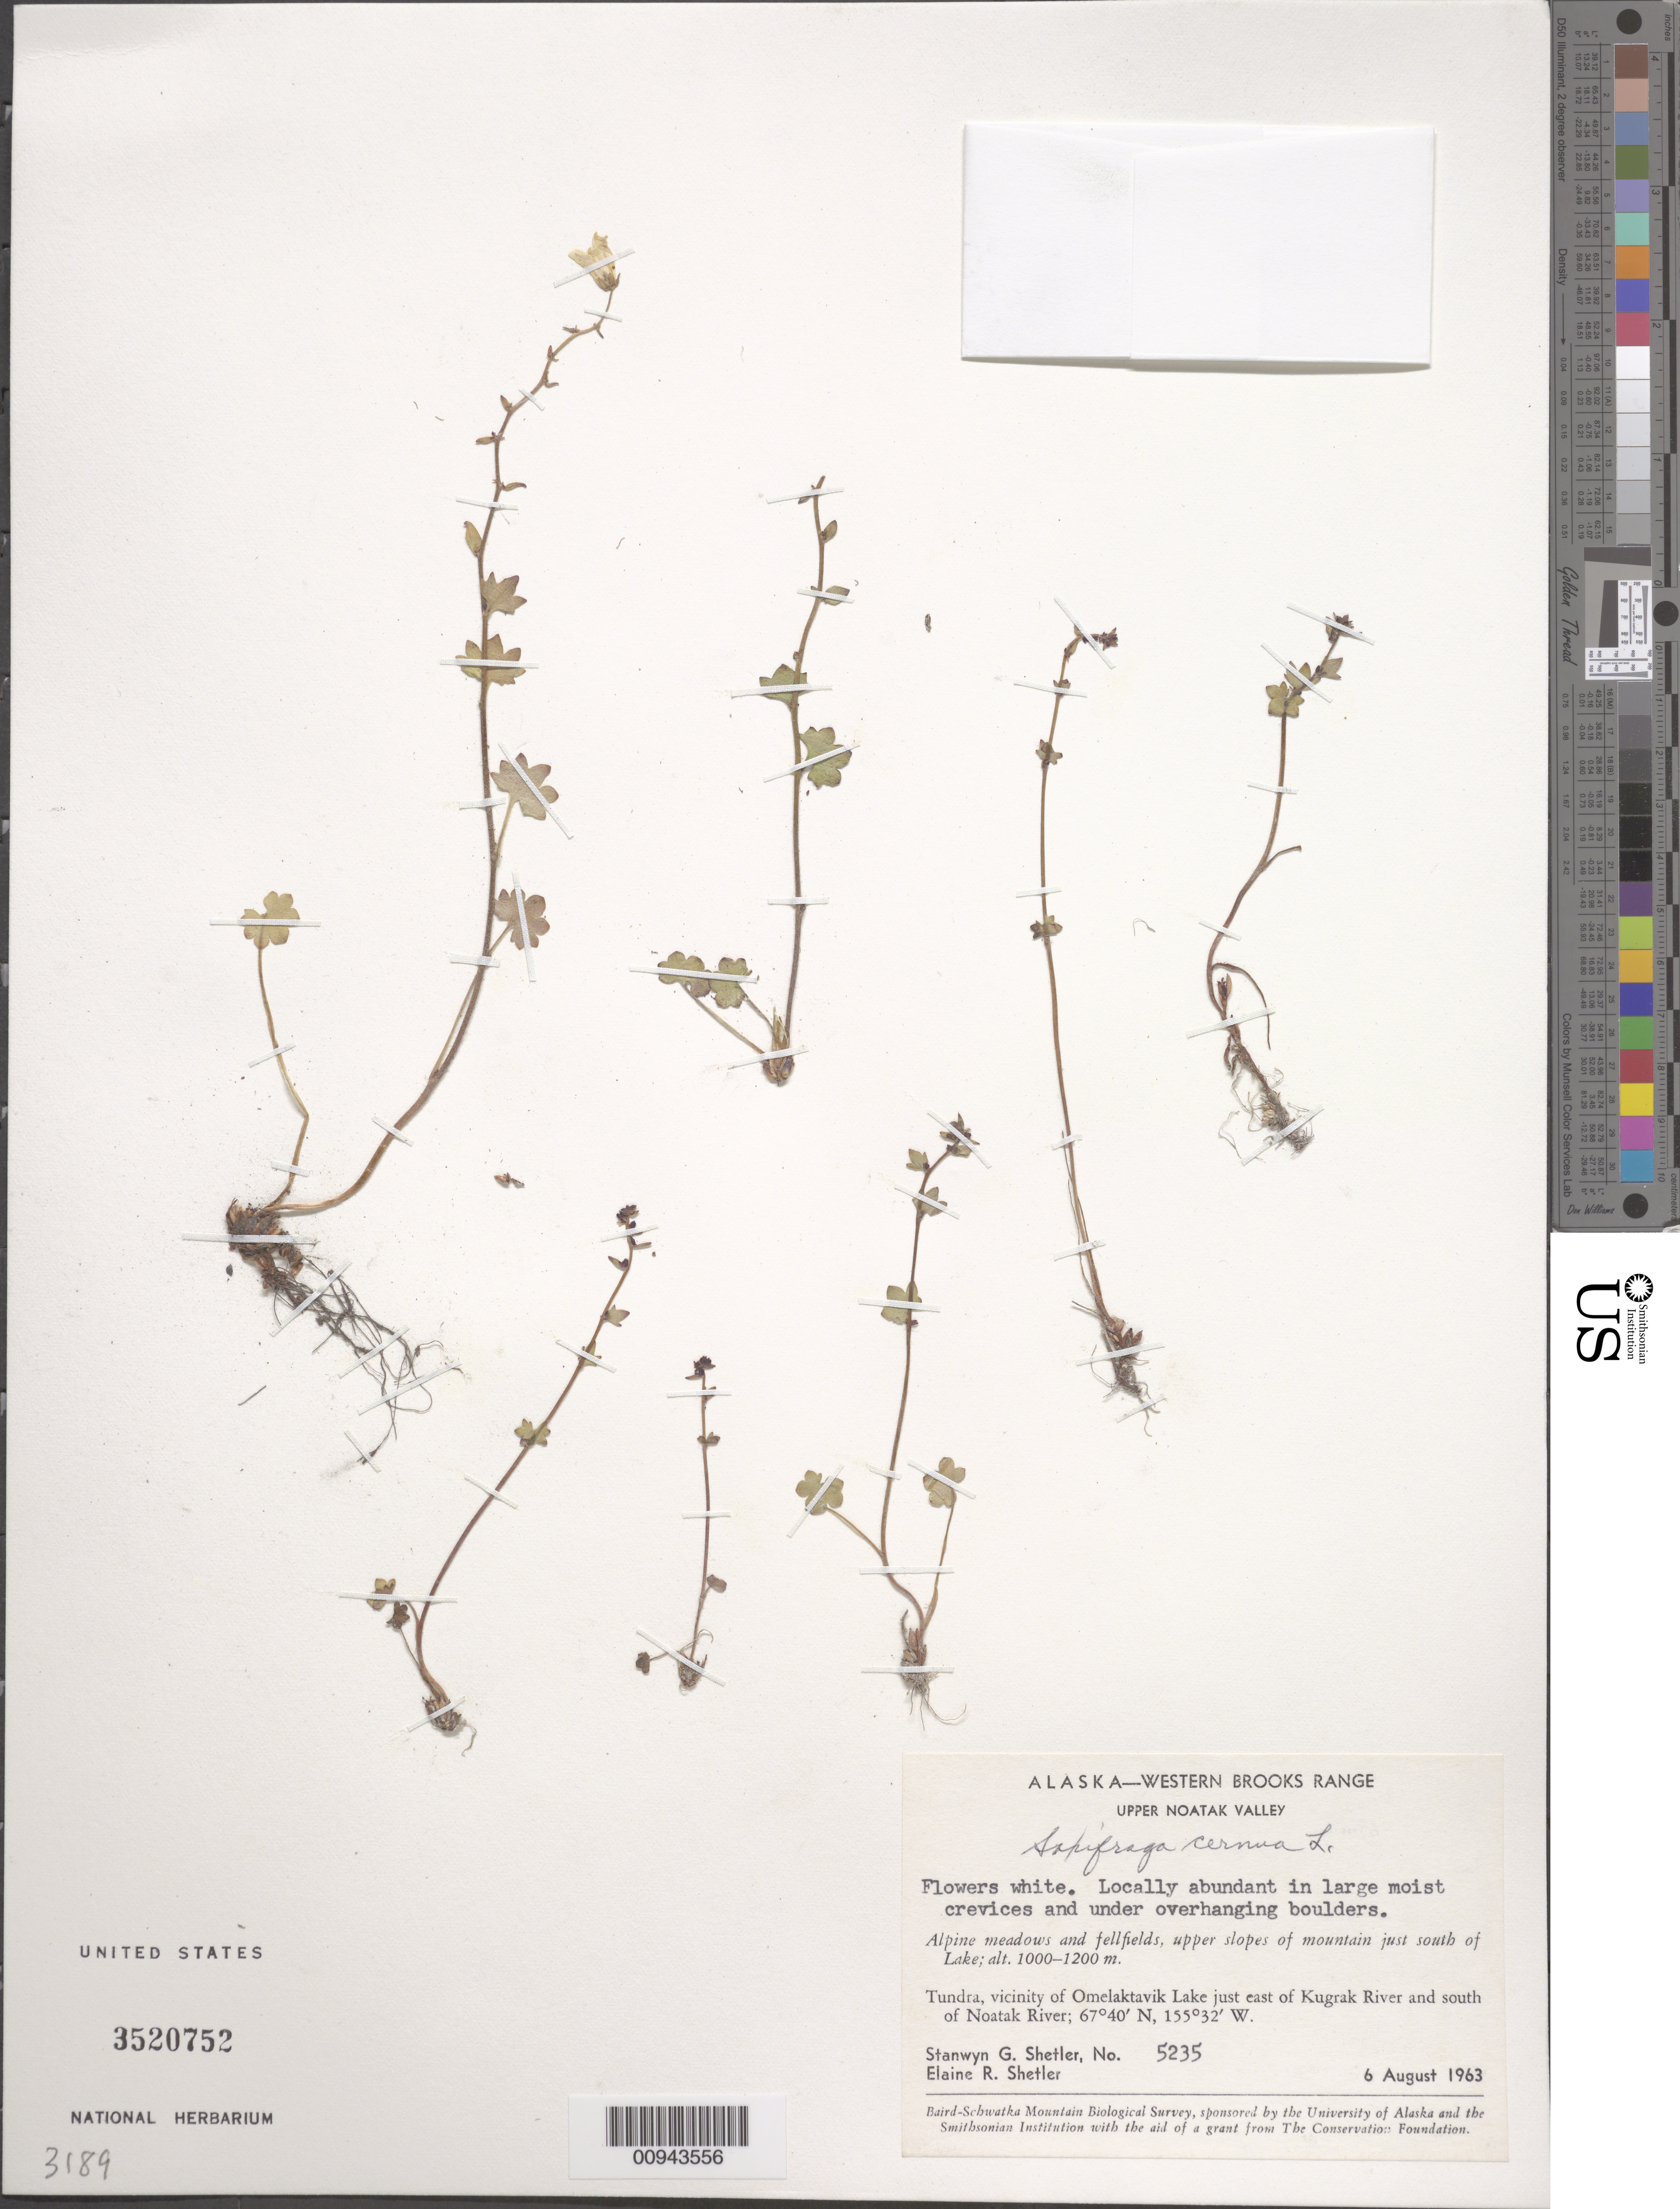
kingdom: Plantae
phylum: Tracheophyta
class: Magnoliopsida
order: Saxifragales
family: Saxifragaceae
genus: Saxifraga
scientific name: Saxifraga cernua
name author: L.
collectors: S. Shetler & E. R. Shetler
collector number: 5235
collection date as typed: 06 Aug 1963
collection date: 1963-08-06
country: United States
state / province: Alaska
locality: Vicinity of Omelaktavik Lake just east of Kugrak River and south of Noatak River. Western Brooks Range, Upper Noatak Valley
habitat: Tundra. Alpine meadows and fellfields, upper slopes of mountain just south of Lake. In large moist crevices and under overhanging boulders.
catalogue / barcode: US 3520752